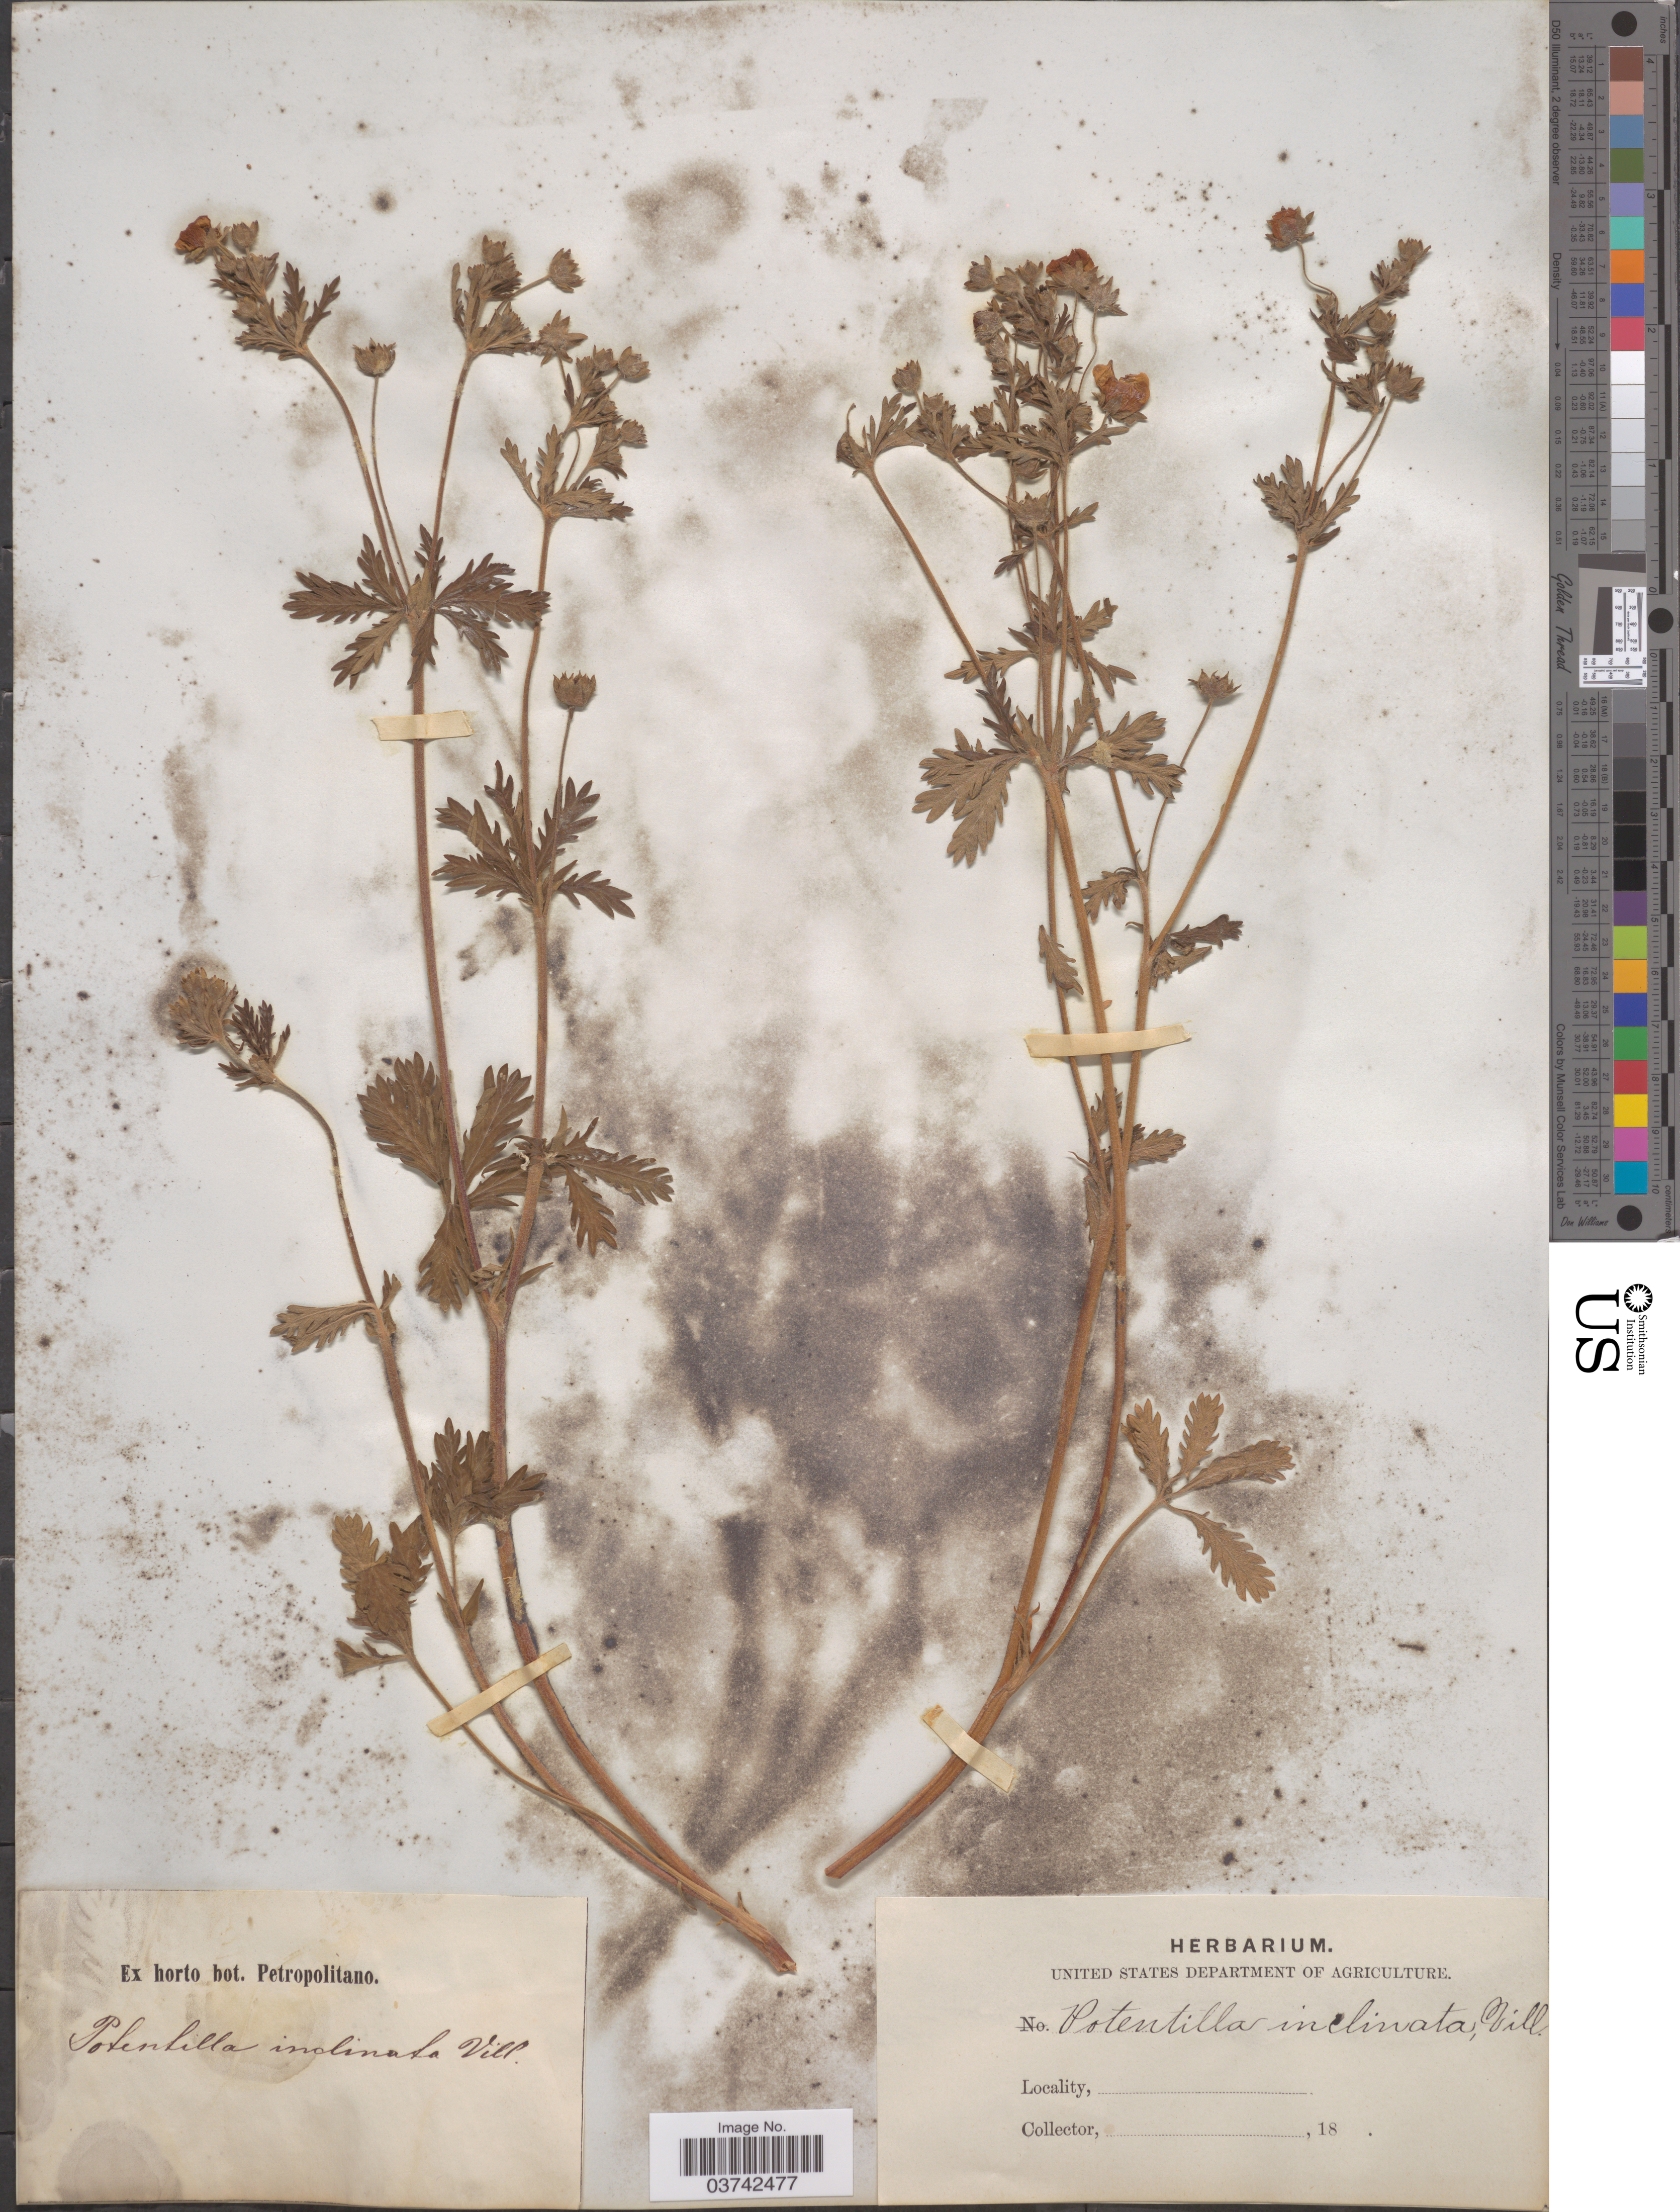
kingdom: Plantae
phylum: Tracheophyta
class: Magnoliopsida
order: Rosales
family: Rosaceae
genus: Potentilla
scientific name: Potentilla inclinata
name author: Vill.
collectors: ex Horto Bot. Petropolitano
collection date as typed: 18